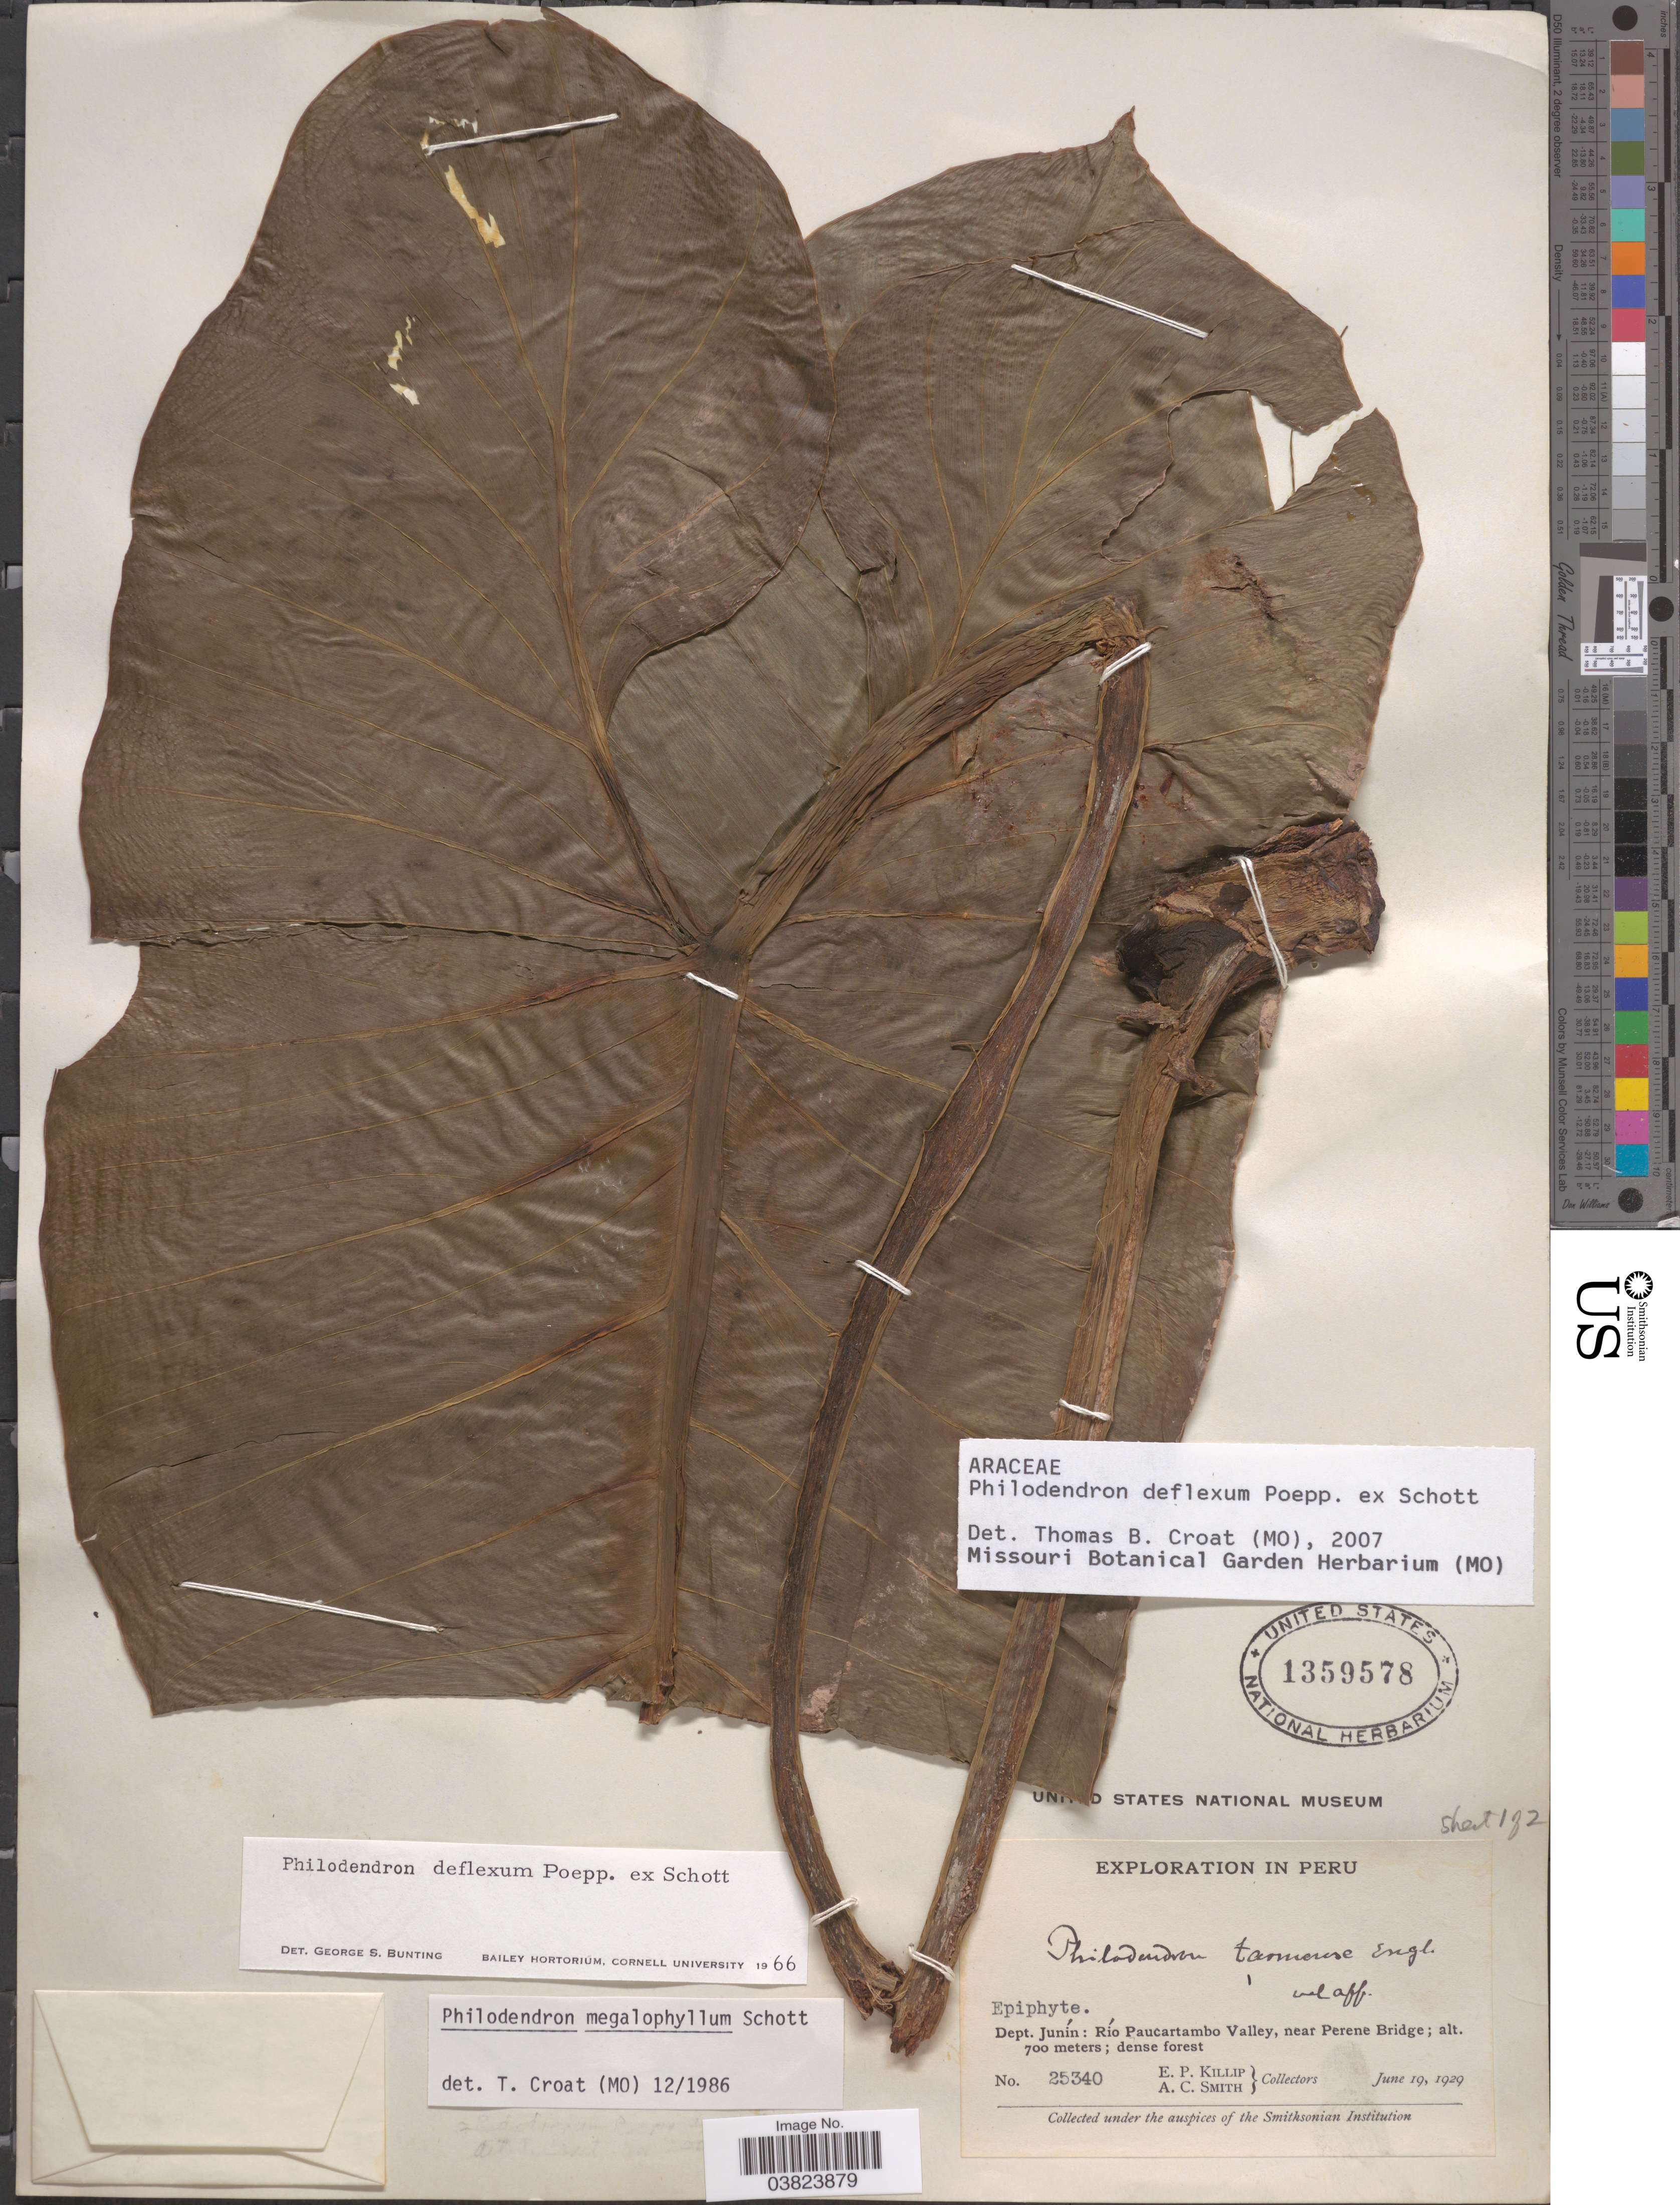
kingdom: Plantae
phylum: Tracheophyta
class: Liliopsida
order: Alismatales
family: Araceae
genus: Philodendron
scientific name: Philodendron deflexum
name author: Poepp. ex Schott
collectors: E. P. Killip & A. C. Smith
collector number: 25340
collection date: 1929-06-19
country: Peru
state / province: Junín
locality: Dept. Junín: Río Paucartambo Valley, near Perene Bridge.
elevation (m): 700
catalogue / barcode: US 1359578